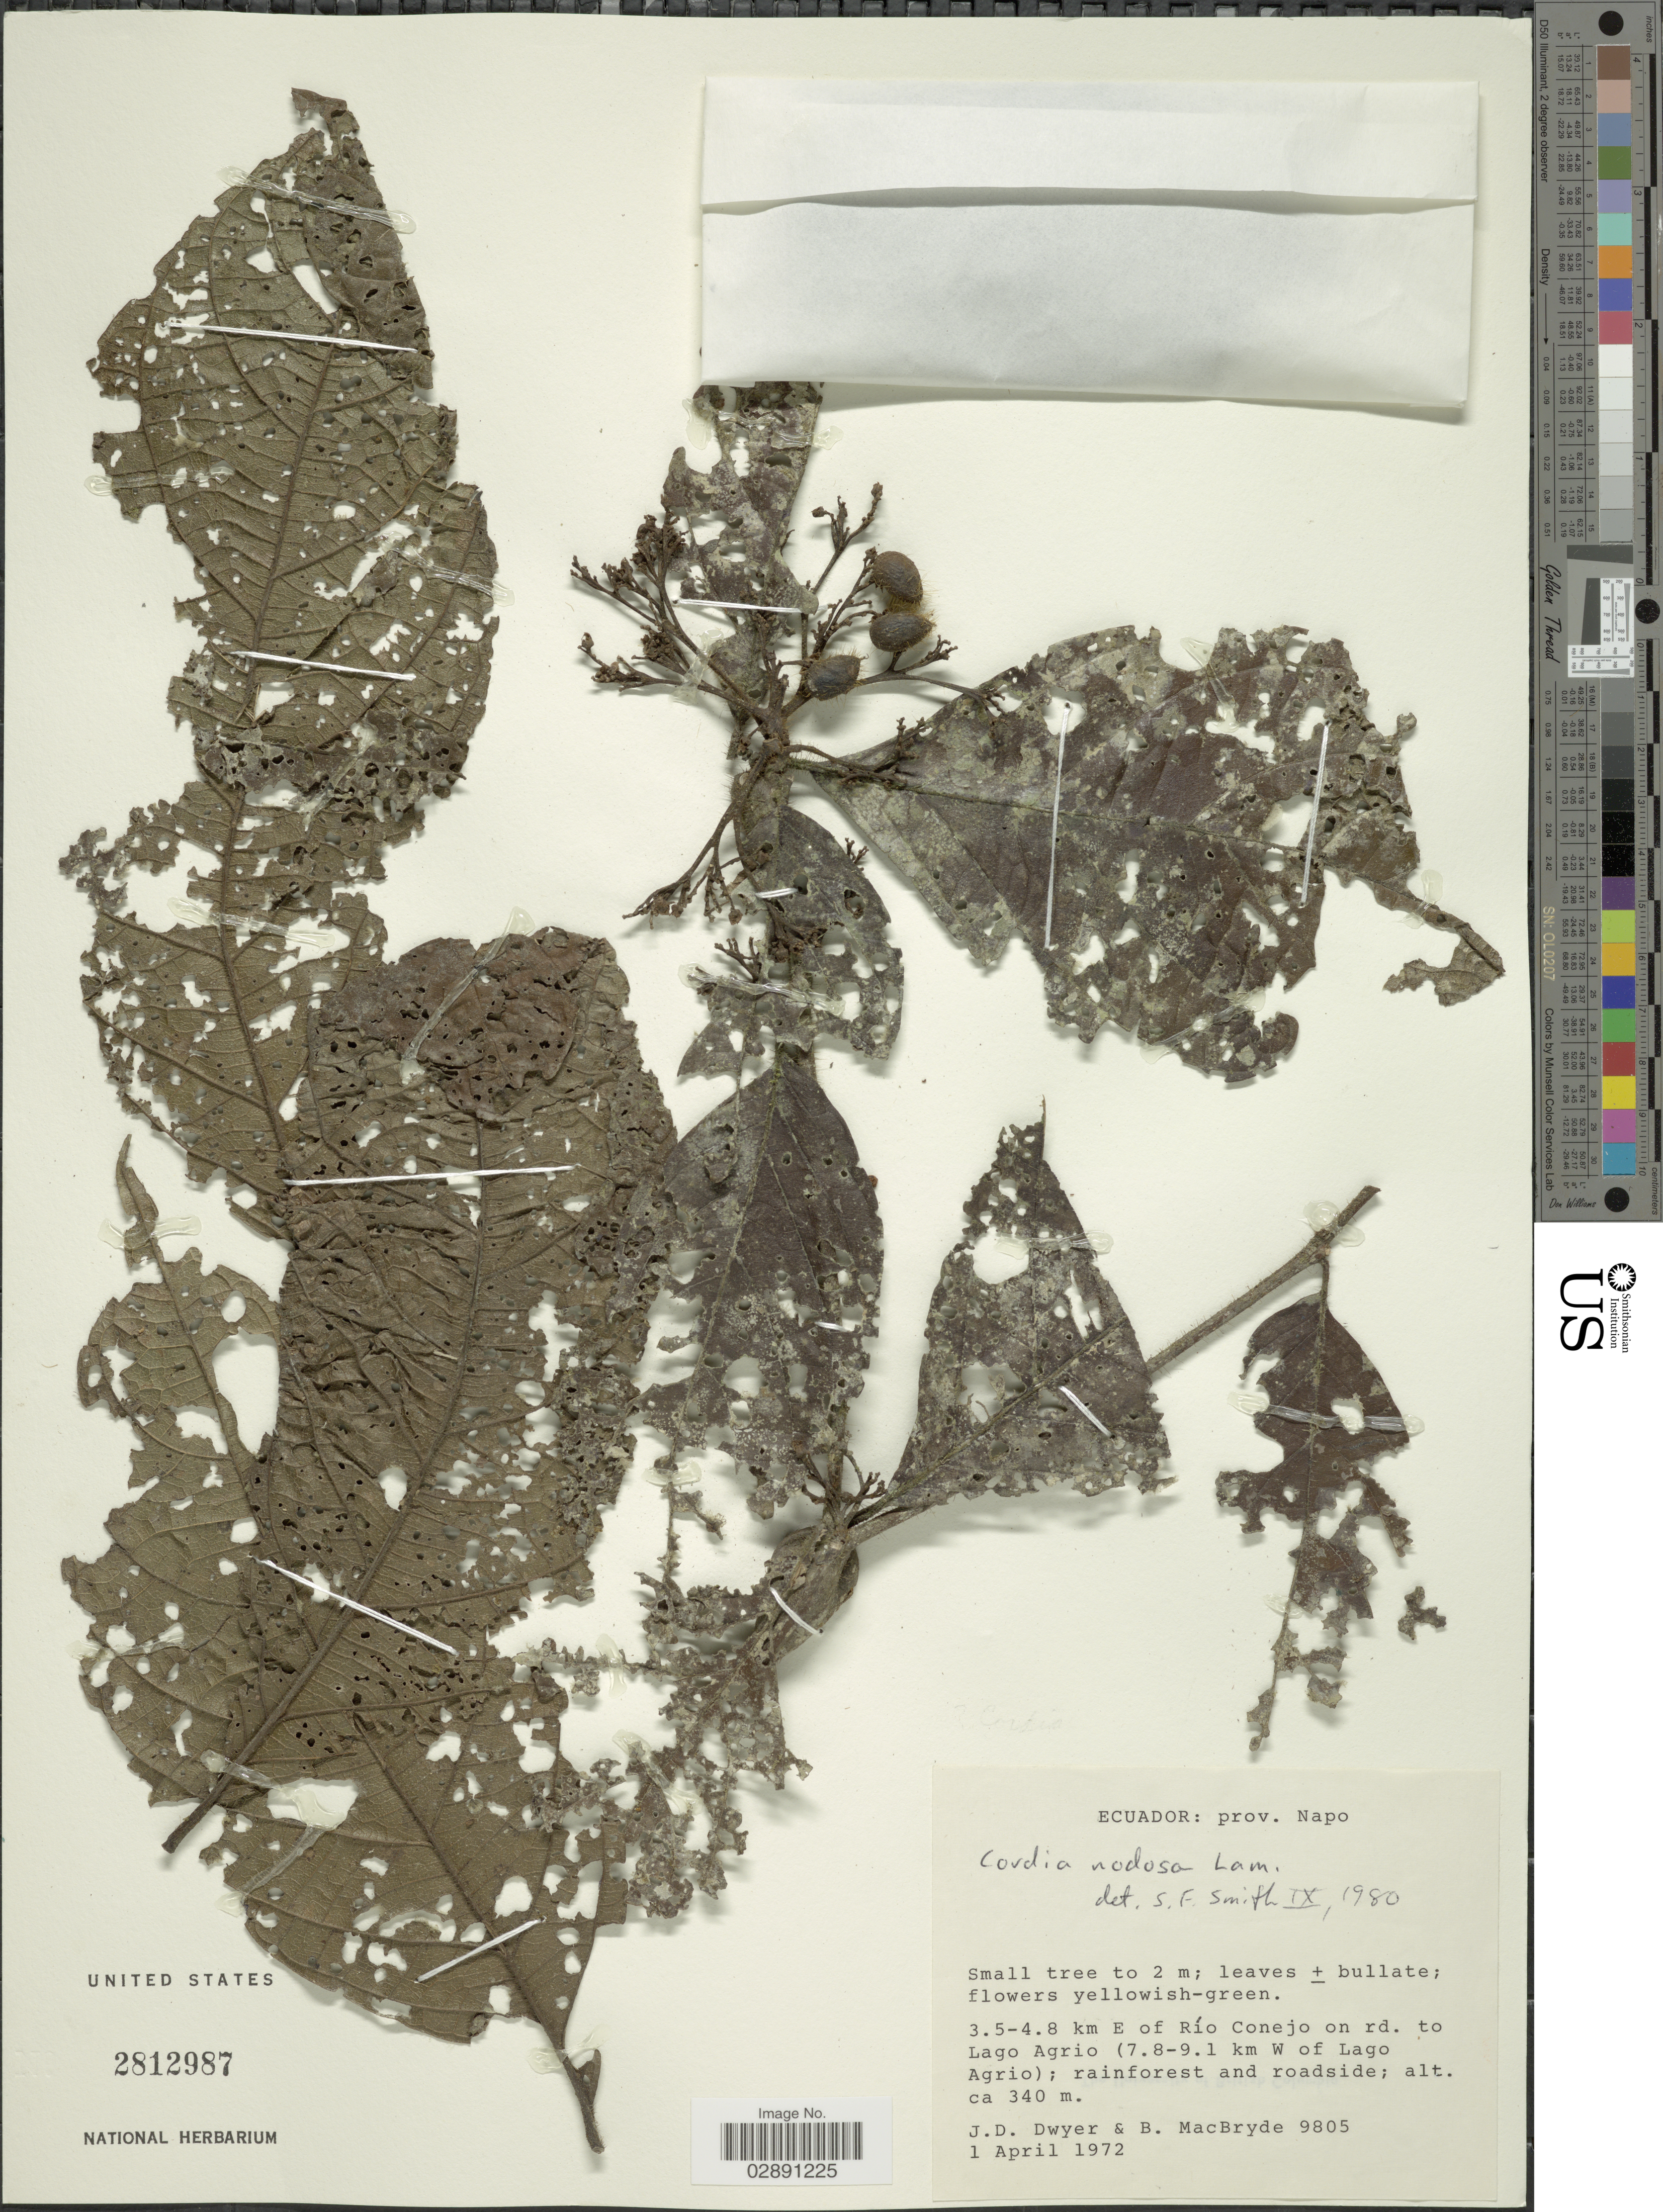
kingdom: Plantae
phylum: Tracheophyta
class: Magnoliopsida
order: Boraginales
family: Cordiaceae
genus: Cordia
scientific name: Cordia nodosa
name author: Lam.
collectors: J. D. Dwyer & B. MacBryde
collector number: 9805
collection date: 1972-04-01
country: Ecuador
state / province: Napo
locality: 3.5-4.8 km E of Río Conejo on rd. to Lago Agrio (7.8-9.1 km W of Lago Agrio).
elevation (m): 340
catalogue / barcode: US 2812987